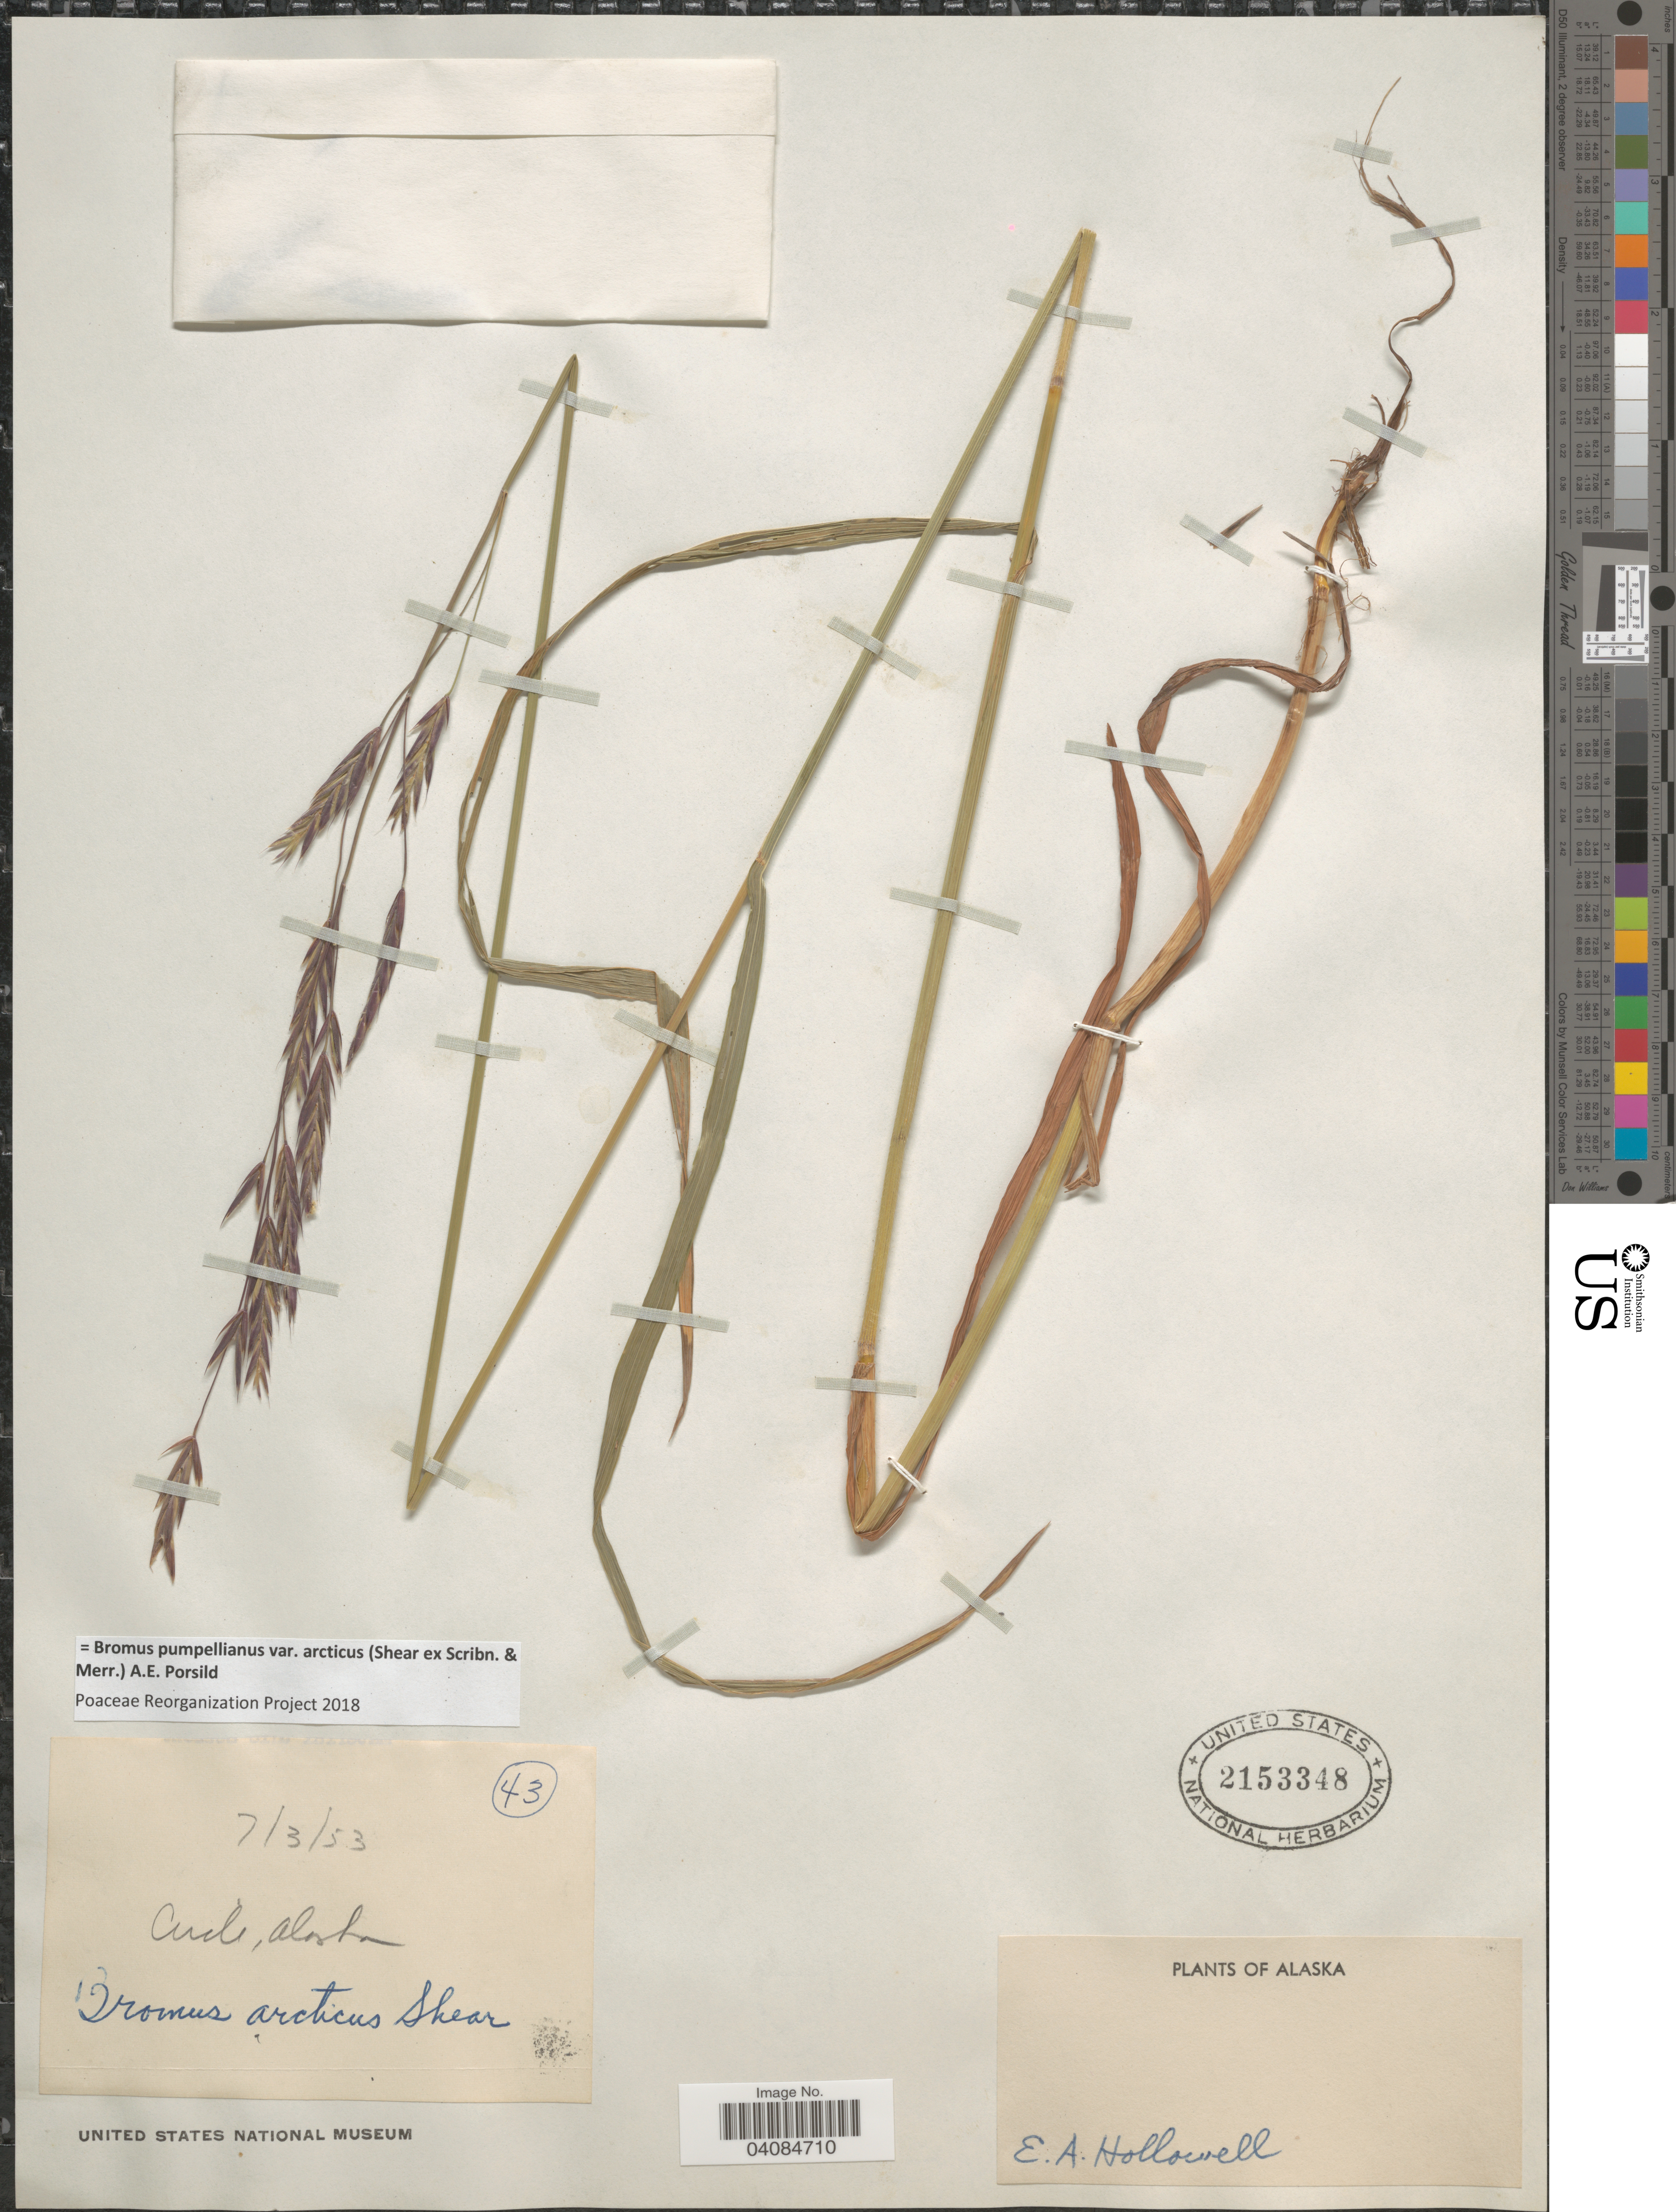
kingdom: Plantae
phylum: Tracheophyta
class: Liliopsida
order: Poales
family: Poaceae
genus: Bromus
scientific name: Bromus pumpellianus var. arcticus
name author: (Shear ex Scribn. & Merr.) A.E. Porsild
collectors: E. Hollowell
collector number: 43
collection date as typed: Transcribed d/m/y: 3/7/53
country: United States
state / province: Alaska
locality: Circle.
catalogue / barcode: US 2153348